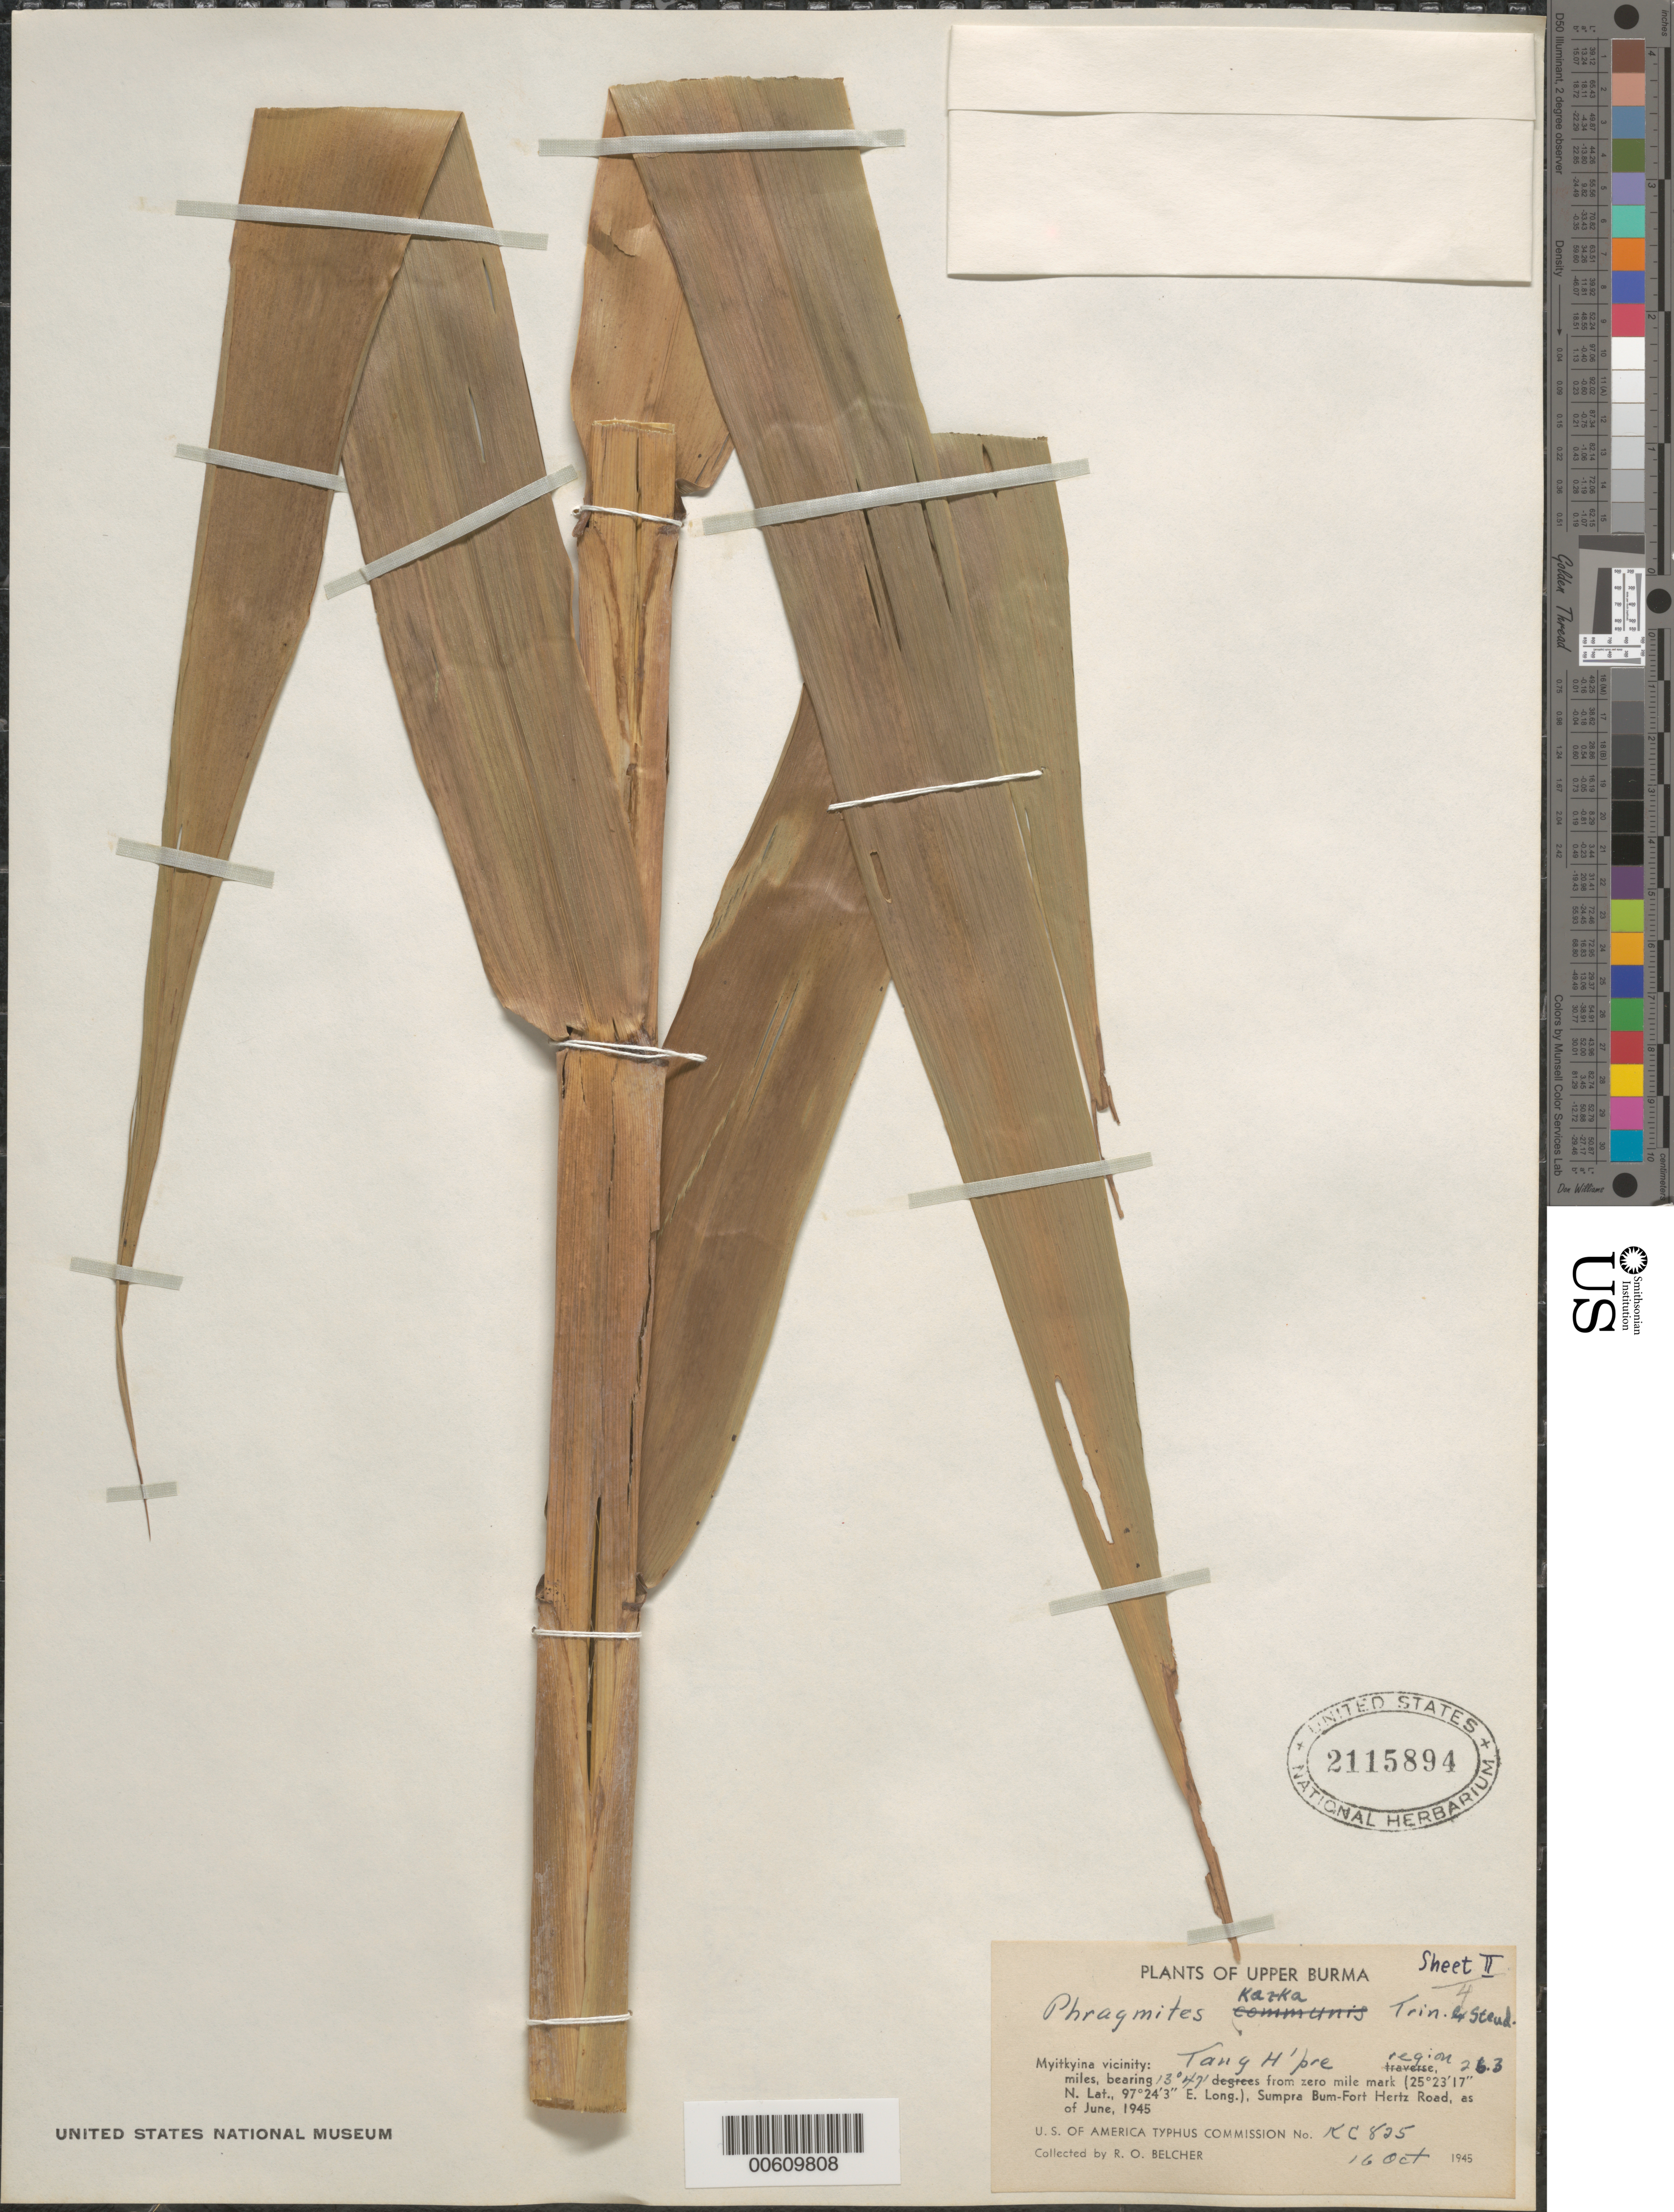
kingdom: Plantae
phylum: Tracheophyta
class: Liliopsida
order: Poales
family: Poaceae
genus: Phragmites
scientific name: Phragmites karka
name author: (Retz.) Trin. ex Steud.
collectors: R. Belcher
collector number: KC 825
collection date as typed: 16 Oct 1945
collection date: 1945-10-16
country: Myanmar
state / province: Kachin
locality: Myitkyina, Tang H'pre area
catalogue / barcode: US 2115894